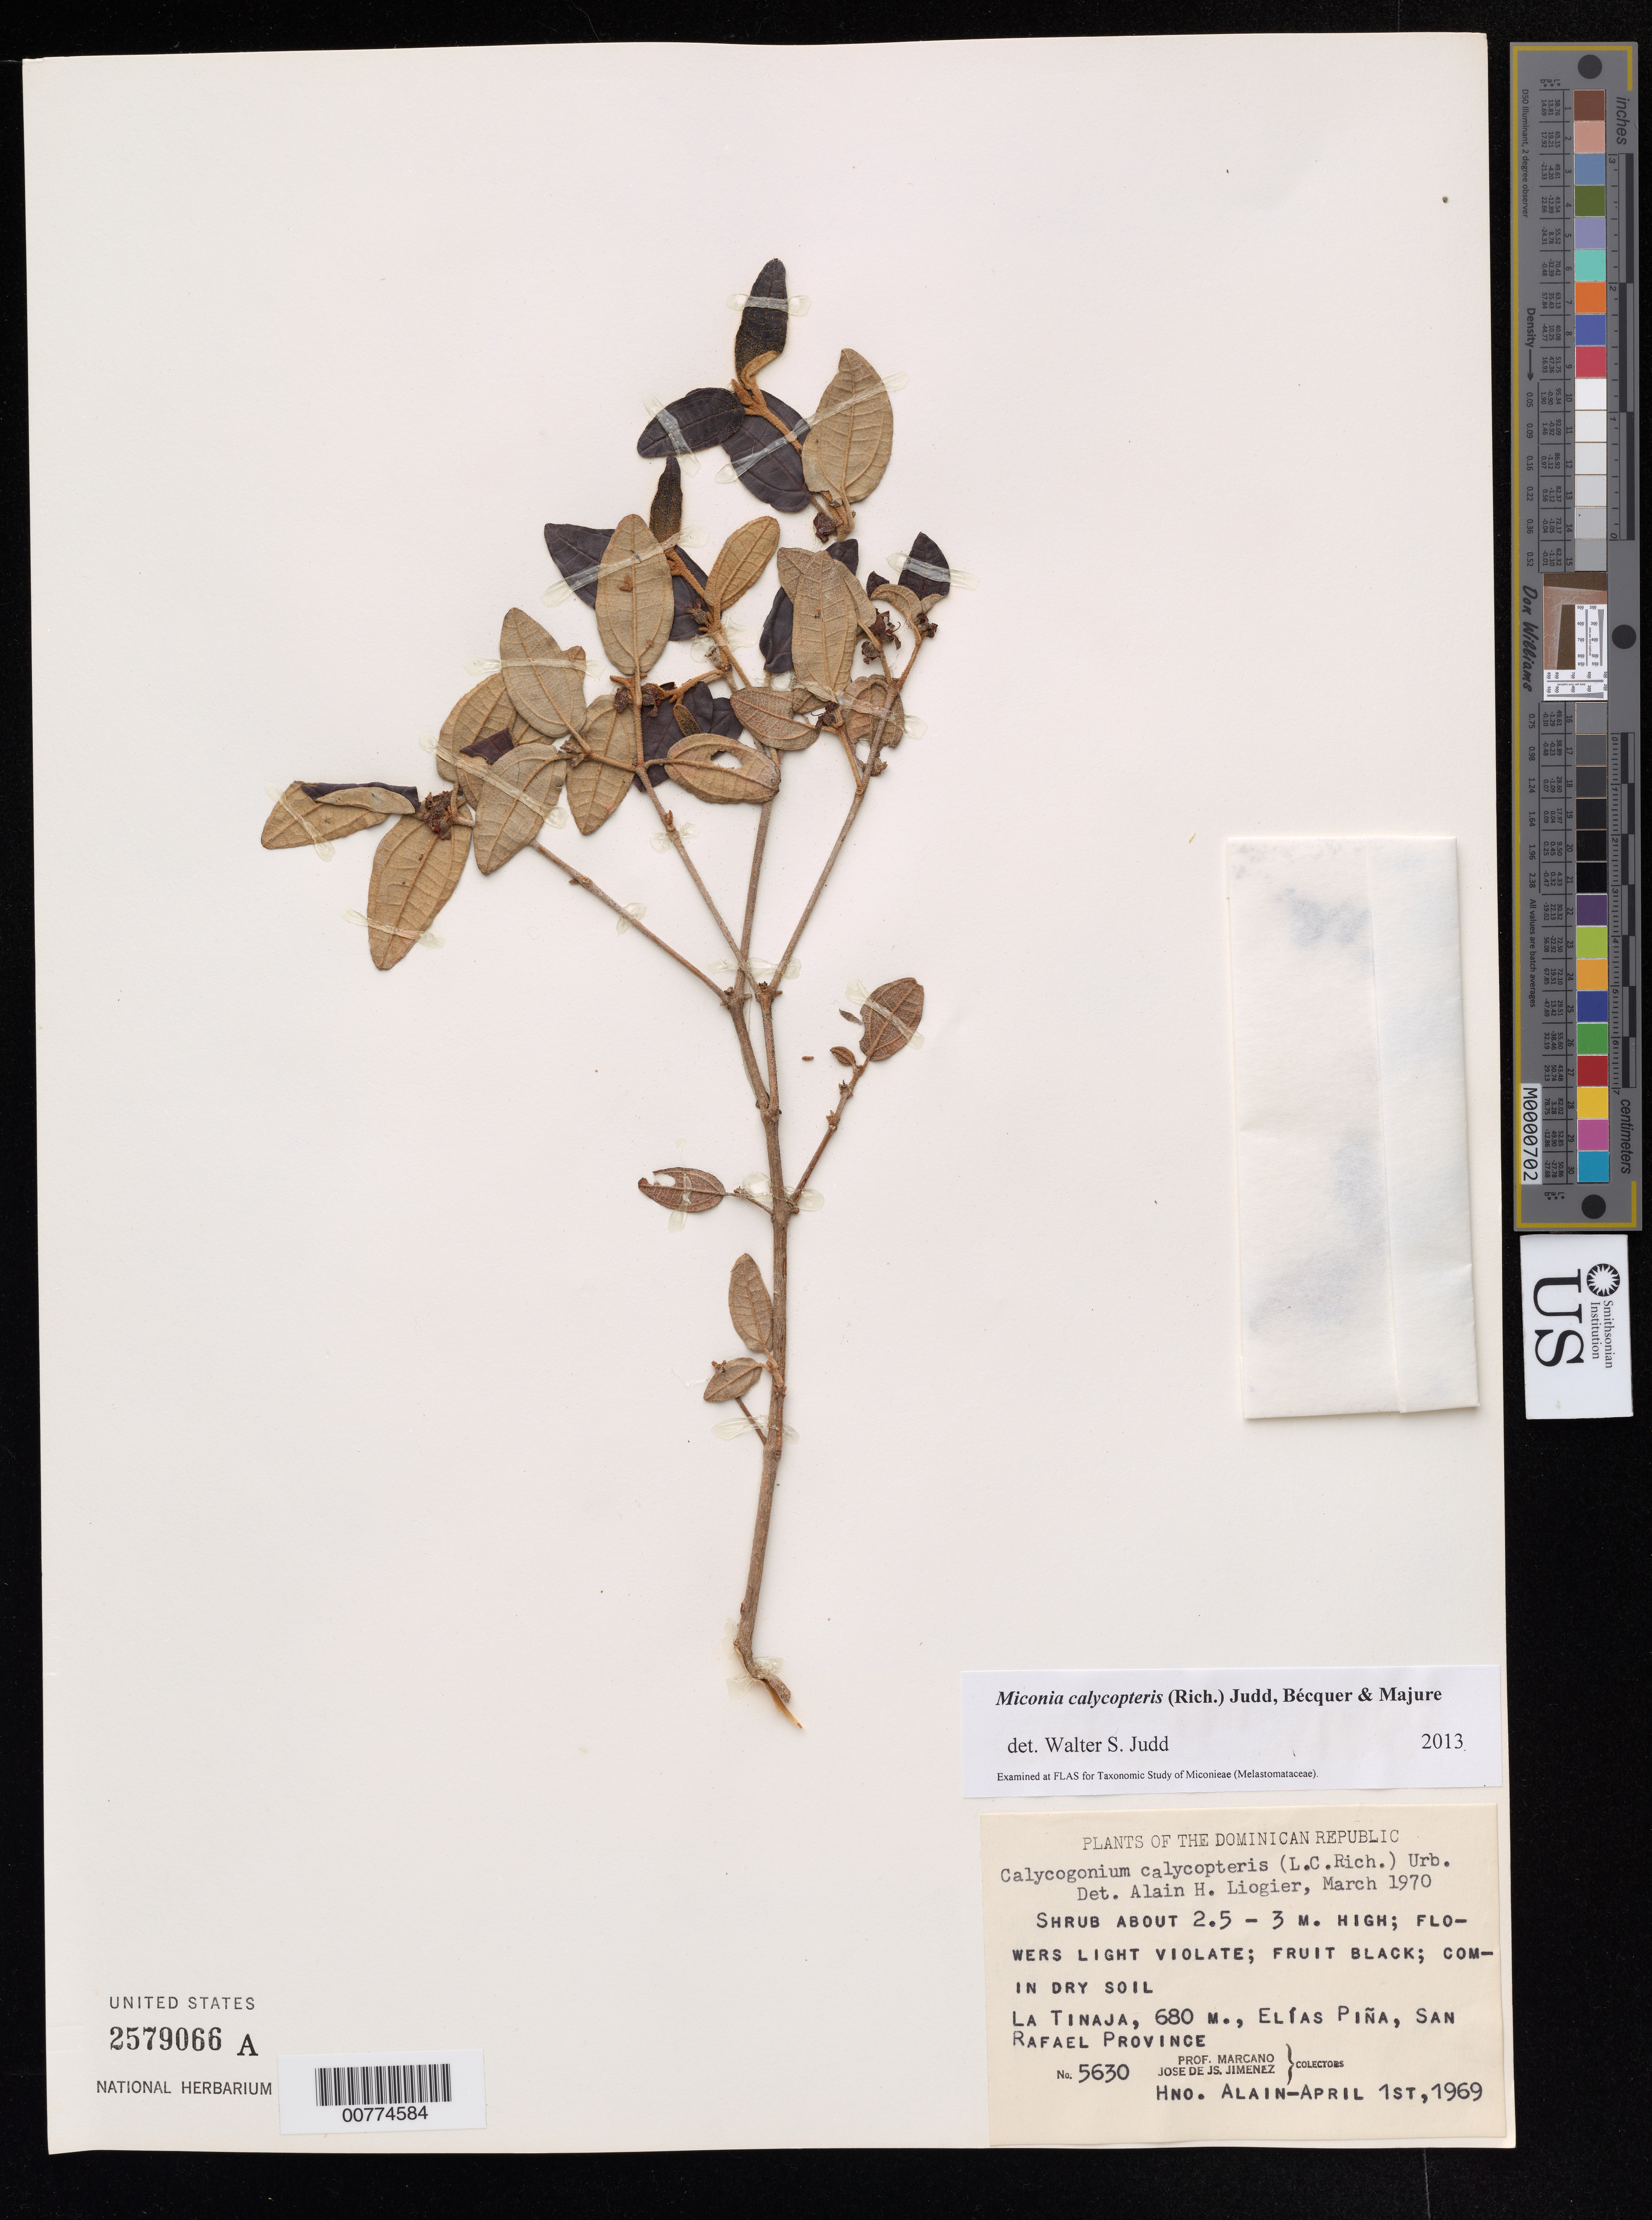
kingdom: Plantae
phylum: Tracheophyta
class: Magnoliopsida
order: Myrtales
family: Melastomataceae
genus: Miconia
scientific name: Miconia calycopteris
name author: (Rich.) Judd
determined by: Judd, Walter S.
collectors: A. H. Liogier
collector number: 5630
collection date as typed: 01 Apr 1969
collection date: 1969-04-01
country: Dominican Republic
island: Hispaniola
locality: San Rafael Province, Elias Piña, La Tinaja.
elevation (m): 680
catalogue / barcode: US 2579066A